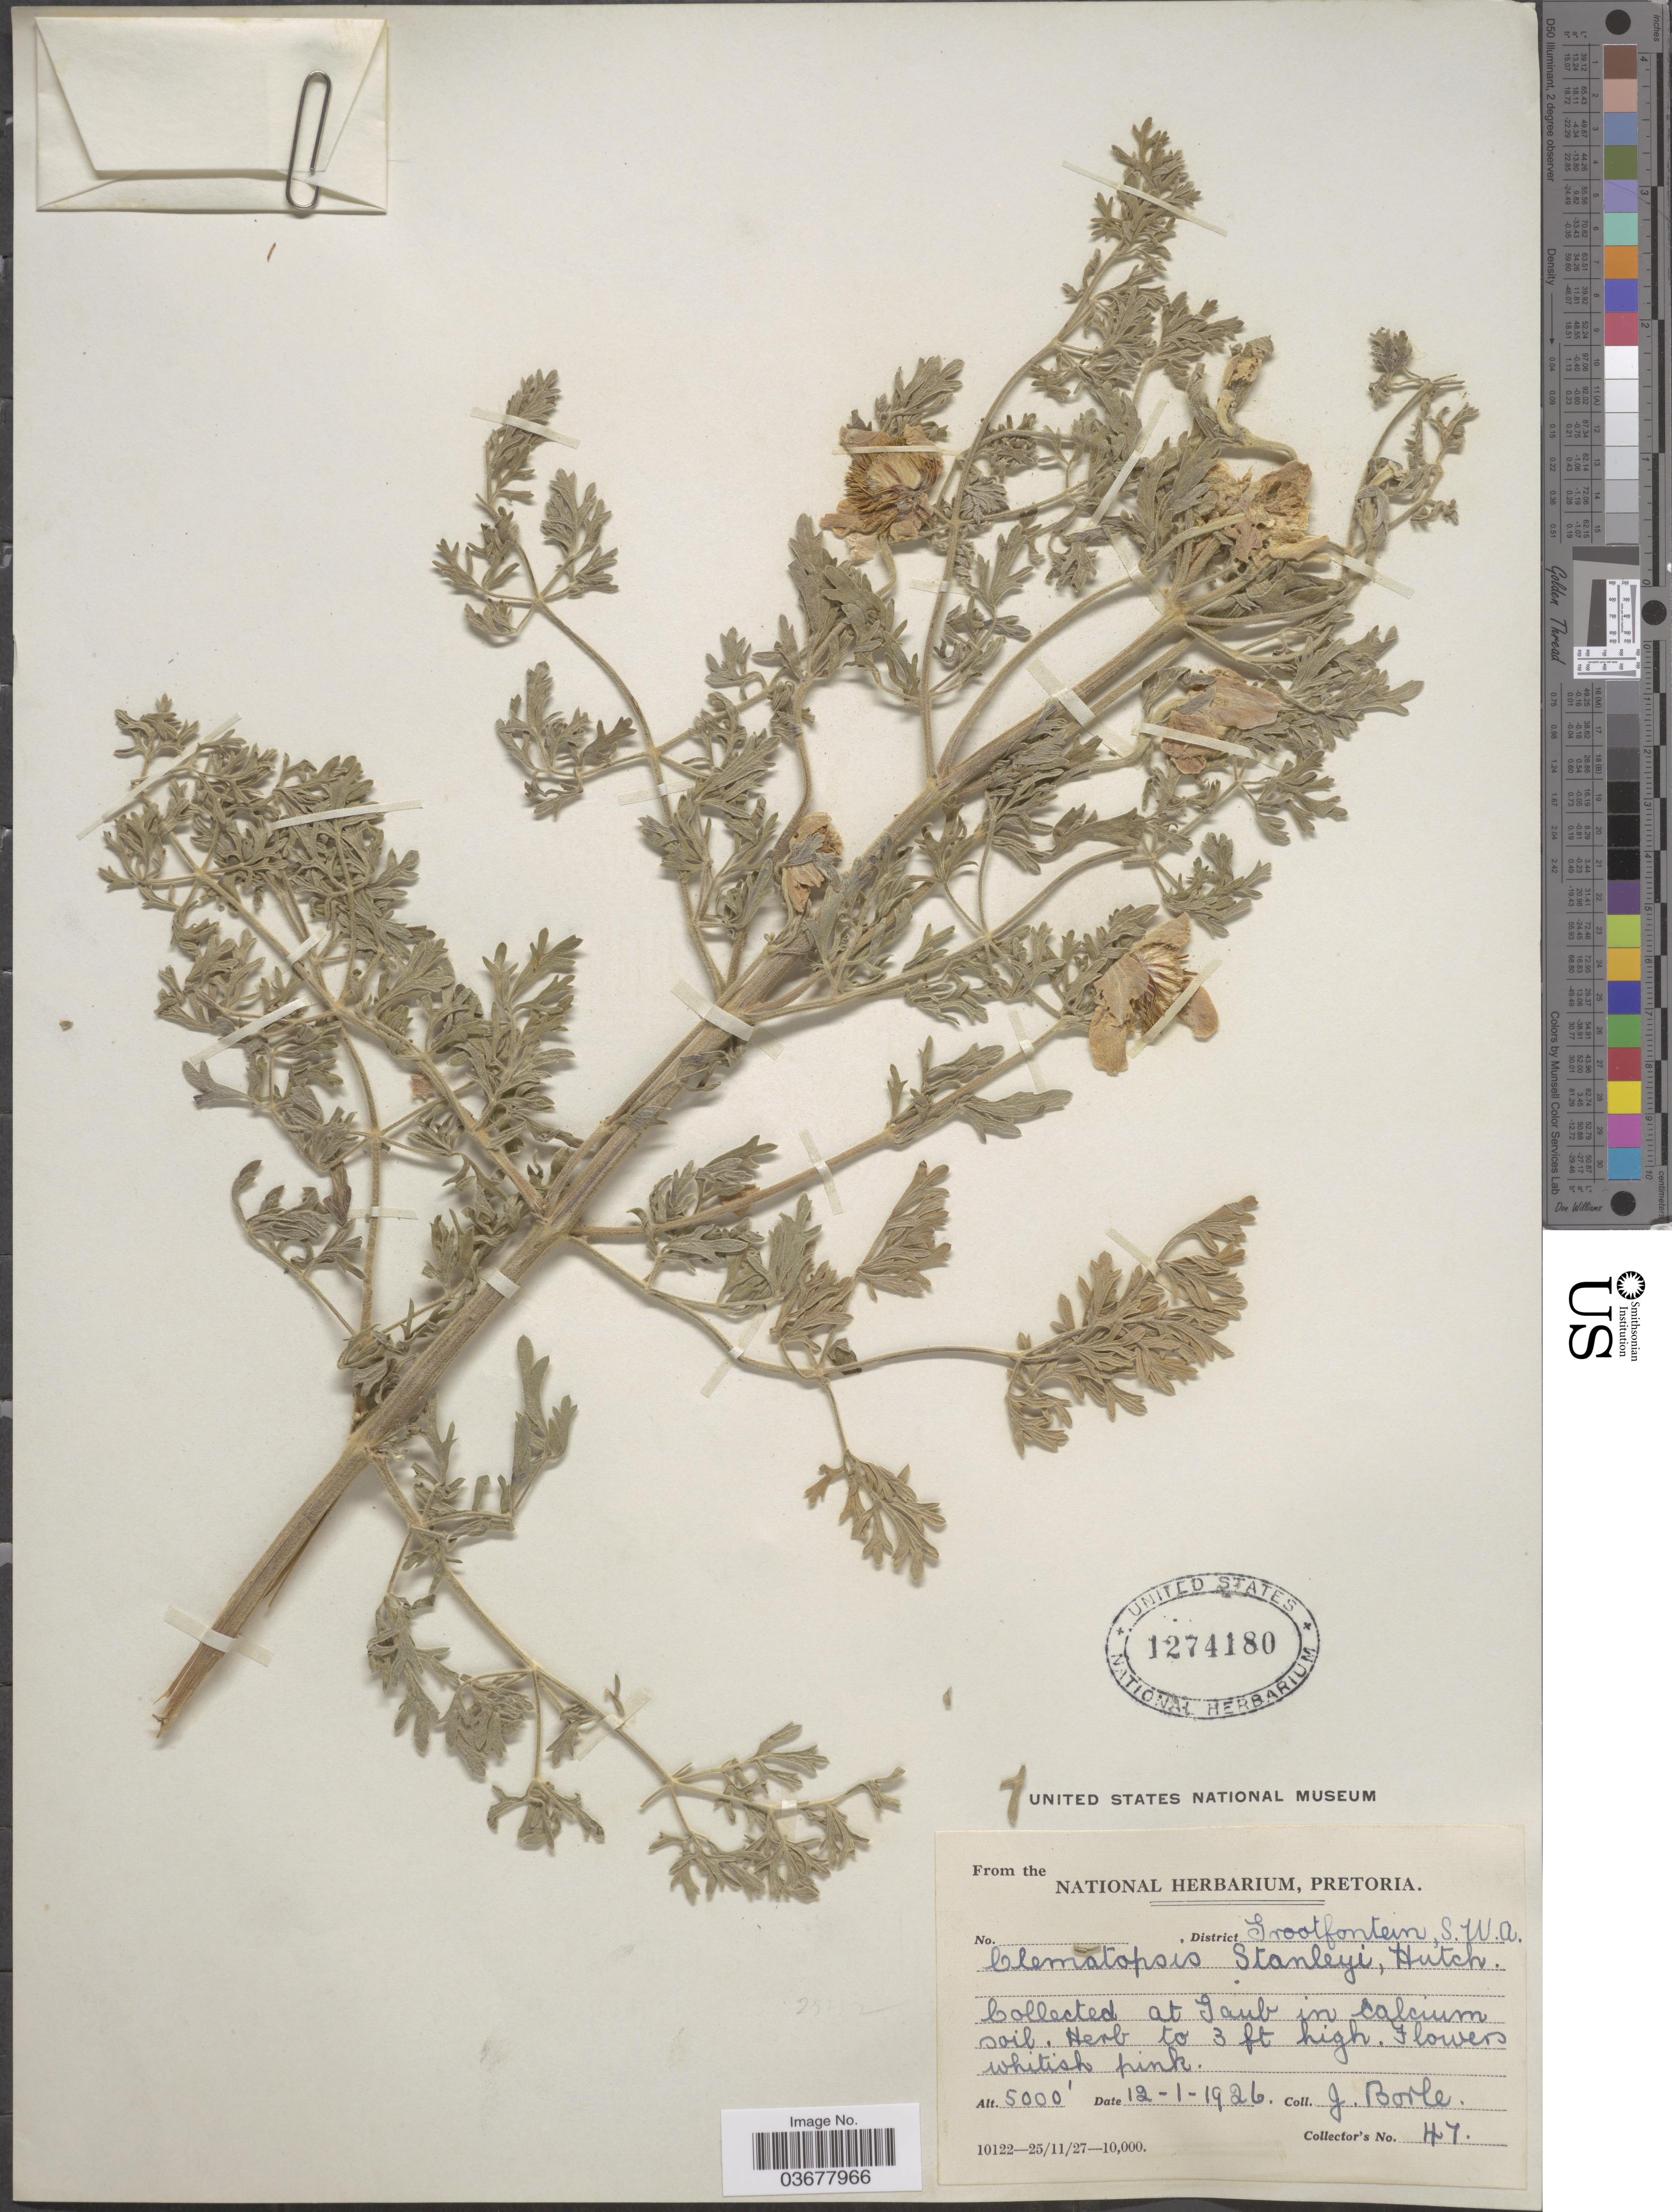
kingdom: Plantae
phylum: Tracheophyta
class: Magnoliopsida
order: Ranunculales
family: Ranunculaceae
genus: Clematis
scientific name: Clematis stanleyi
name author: Hook.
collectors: J. Borle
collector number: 47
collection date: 1926-01-12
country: Namibia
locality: Grootfontein, S.W.A. Collected at Gaub in calcium soil.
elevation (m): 1524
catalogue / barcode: US 1274180